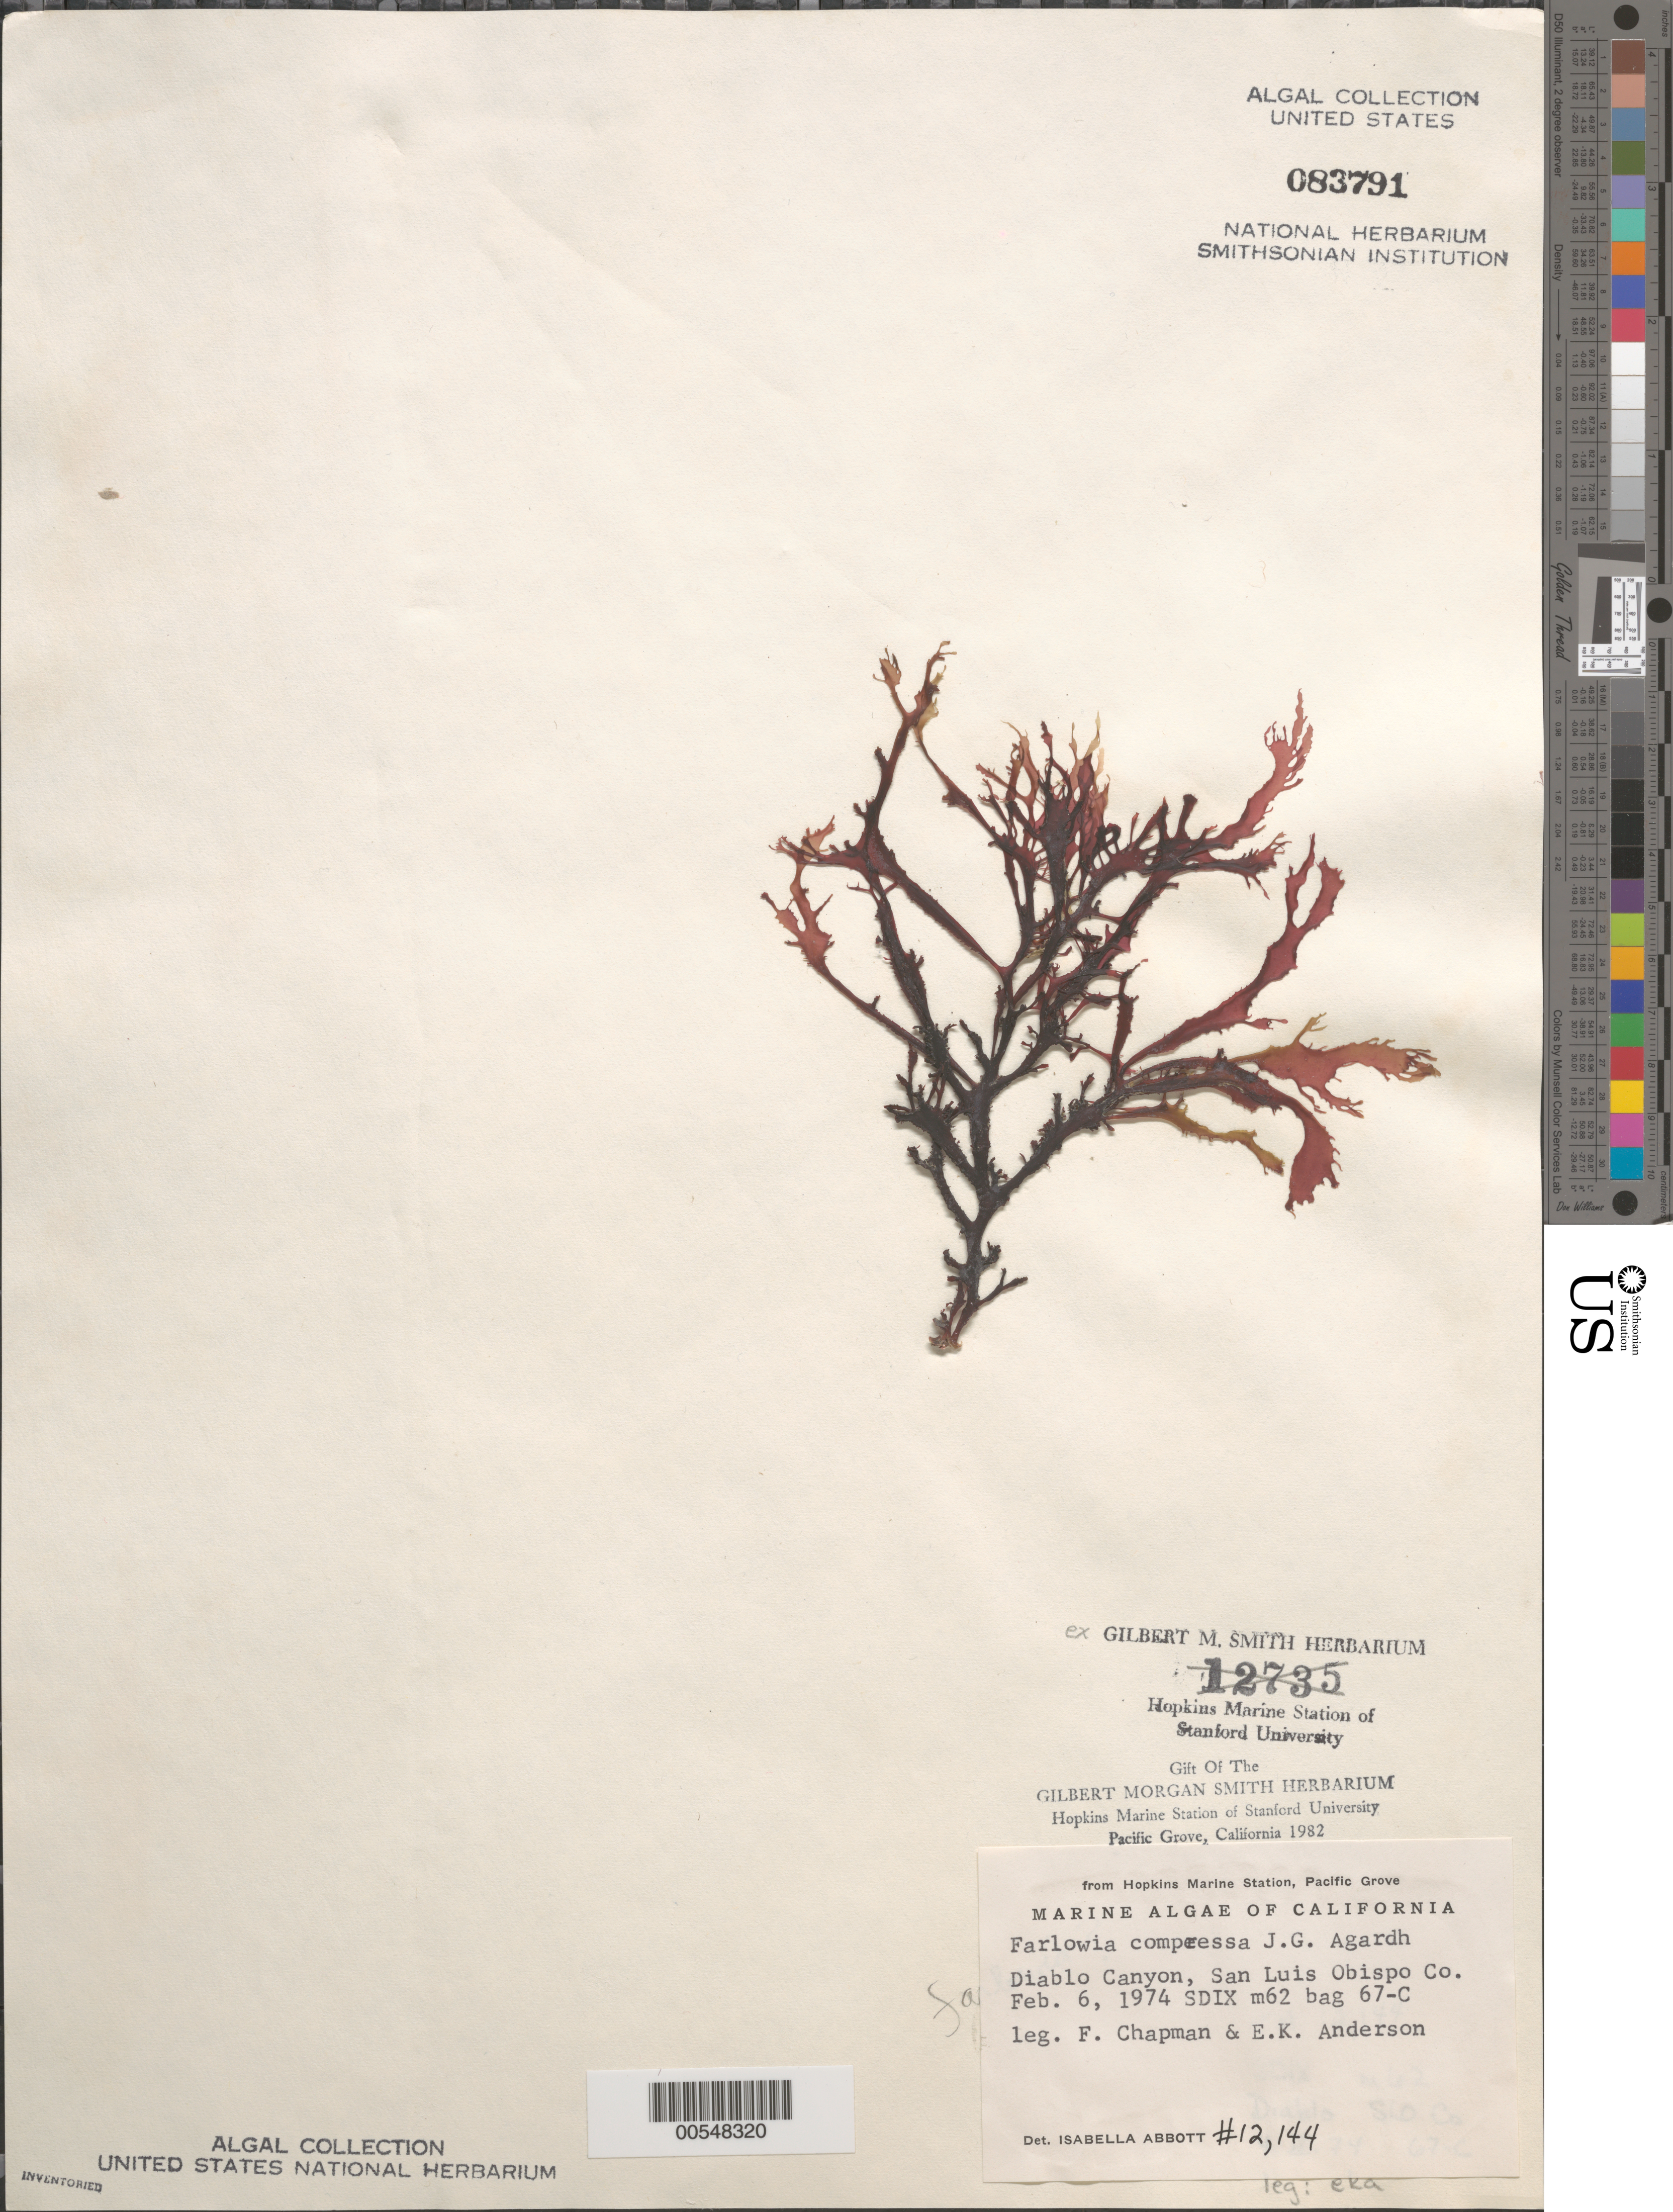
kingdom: Plantae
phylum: Rhodophyta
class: Florideophyceae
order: Gigartinales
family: Dumontiaceae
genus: Farlowia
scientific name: Farlowia compressa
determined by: Abbott, Isabella A.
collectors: F. Chapman & E. K. Anderson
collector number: IAA 12144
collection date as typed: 06 Feb 1974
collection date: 1974-02-06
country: United States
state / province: California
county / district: San Luis Obispo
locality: Diablo Canyon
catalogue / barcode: US 83791